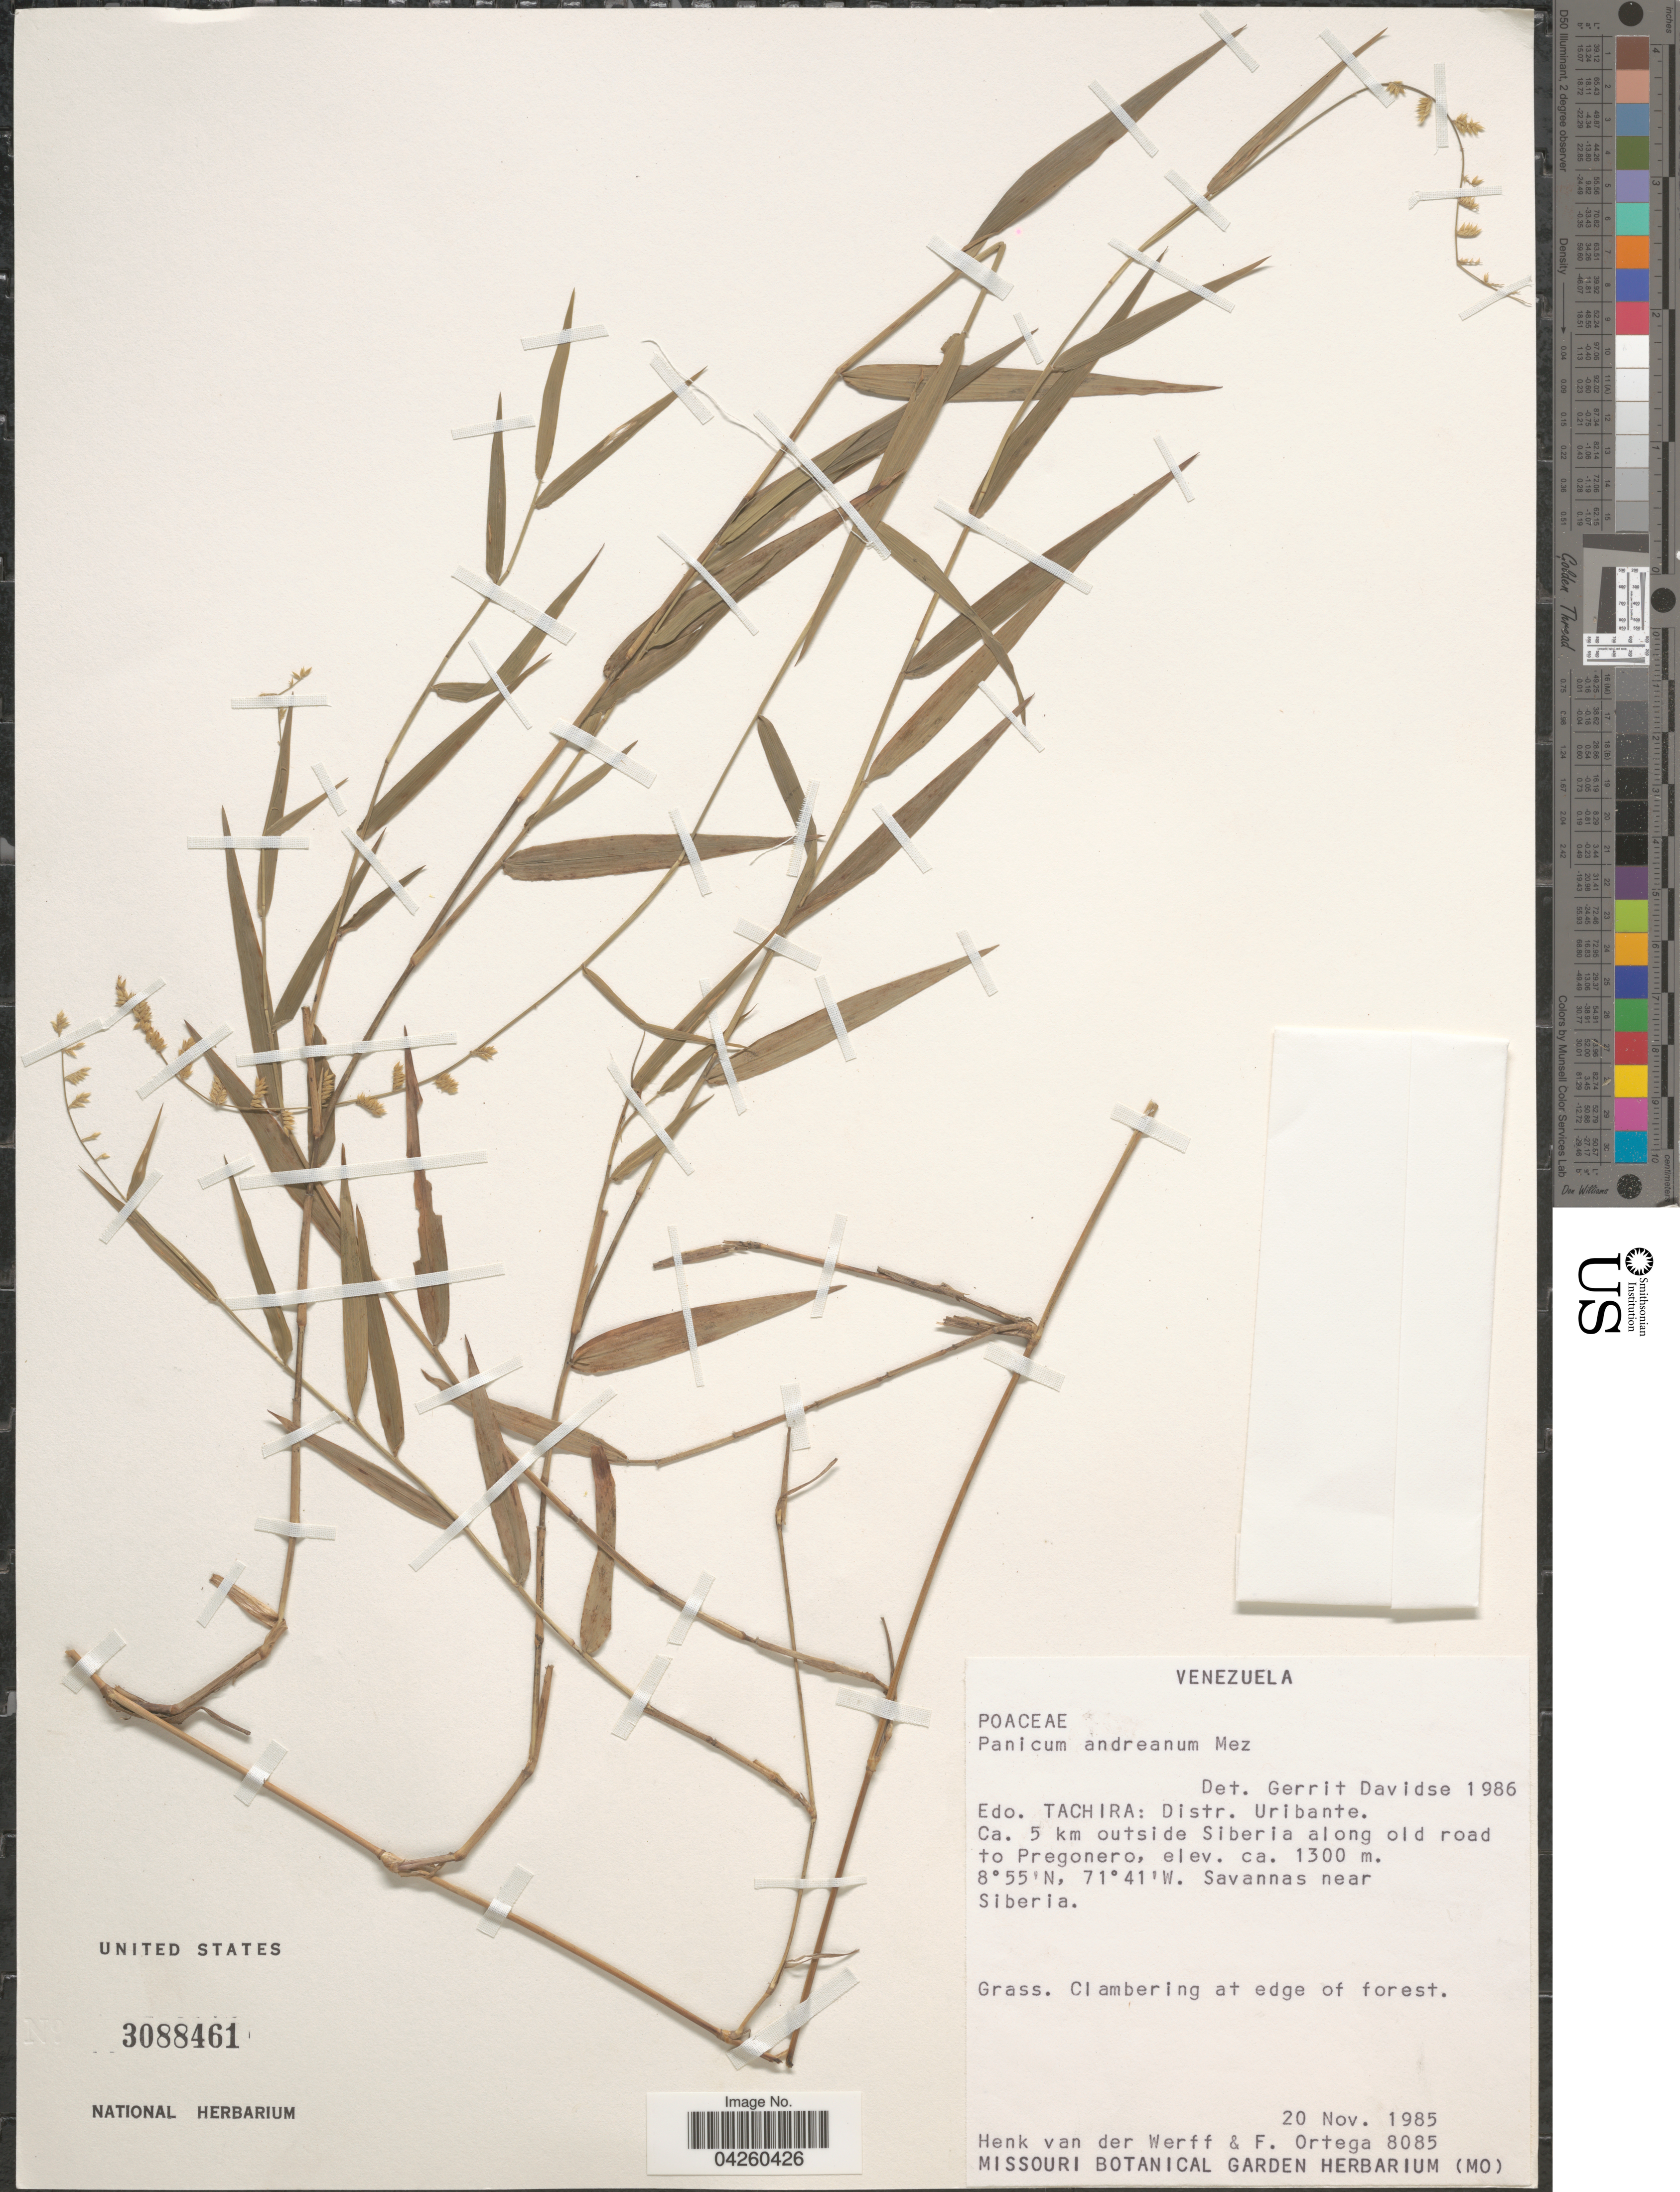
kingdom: Plantae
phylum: Tracheophyta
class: Liliopsida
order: Poales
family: Poaceae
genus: Ocellochloa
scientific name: Ocellochloa andreana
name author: (Mez) Zuloaga & Morrone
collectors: H. van der Werff & F. J. Ortega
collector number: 8085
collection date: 1985-11-20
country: Venezuela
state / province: Tachira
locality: Edo. Tachira: Distr. Uribante. Ca. 5 km outside Siberia along old road to Pregonero. Savannas near Siberia.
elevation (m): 1300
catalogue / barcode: US 3088461